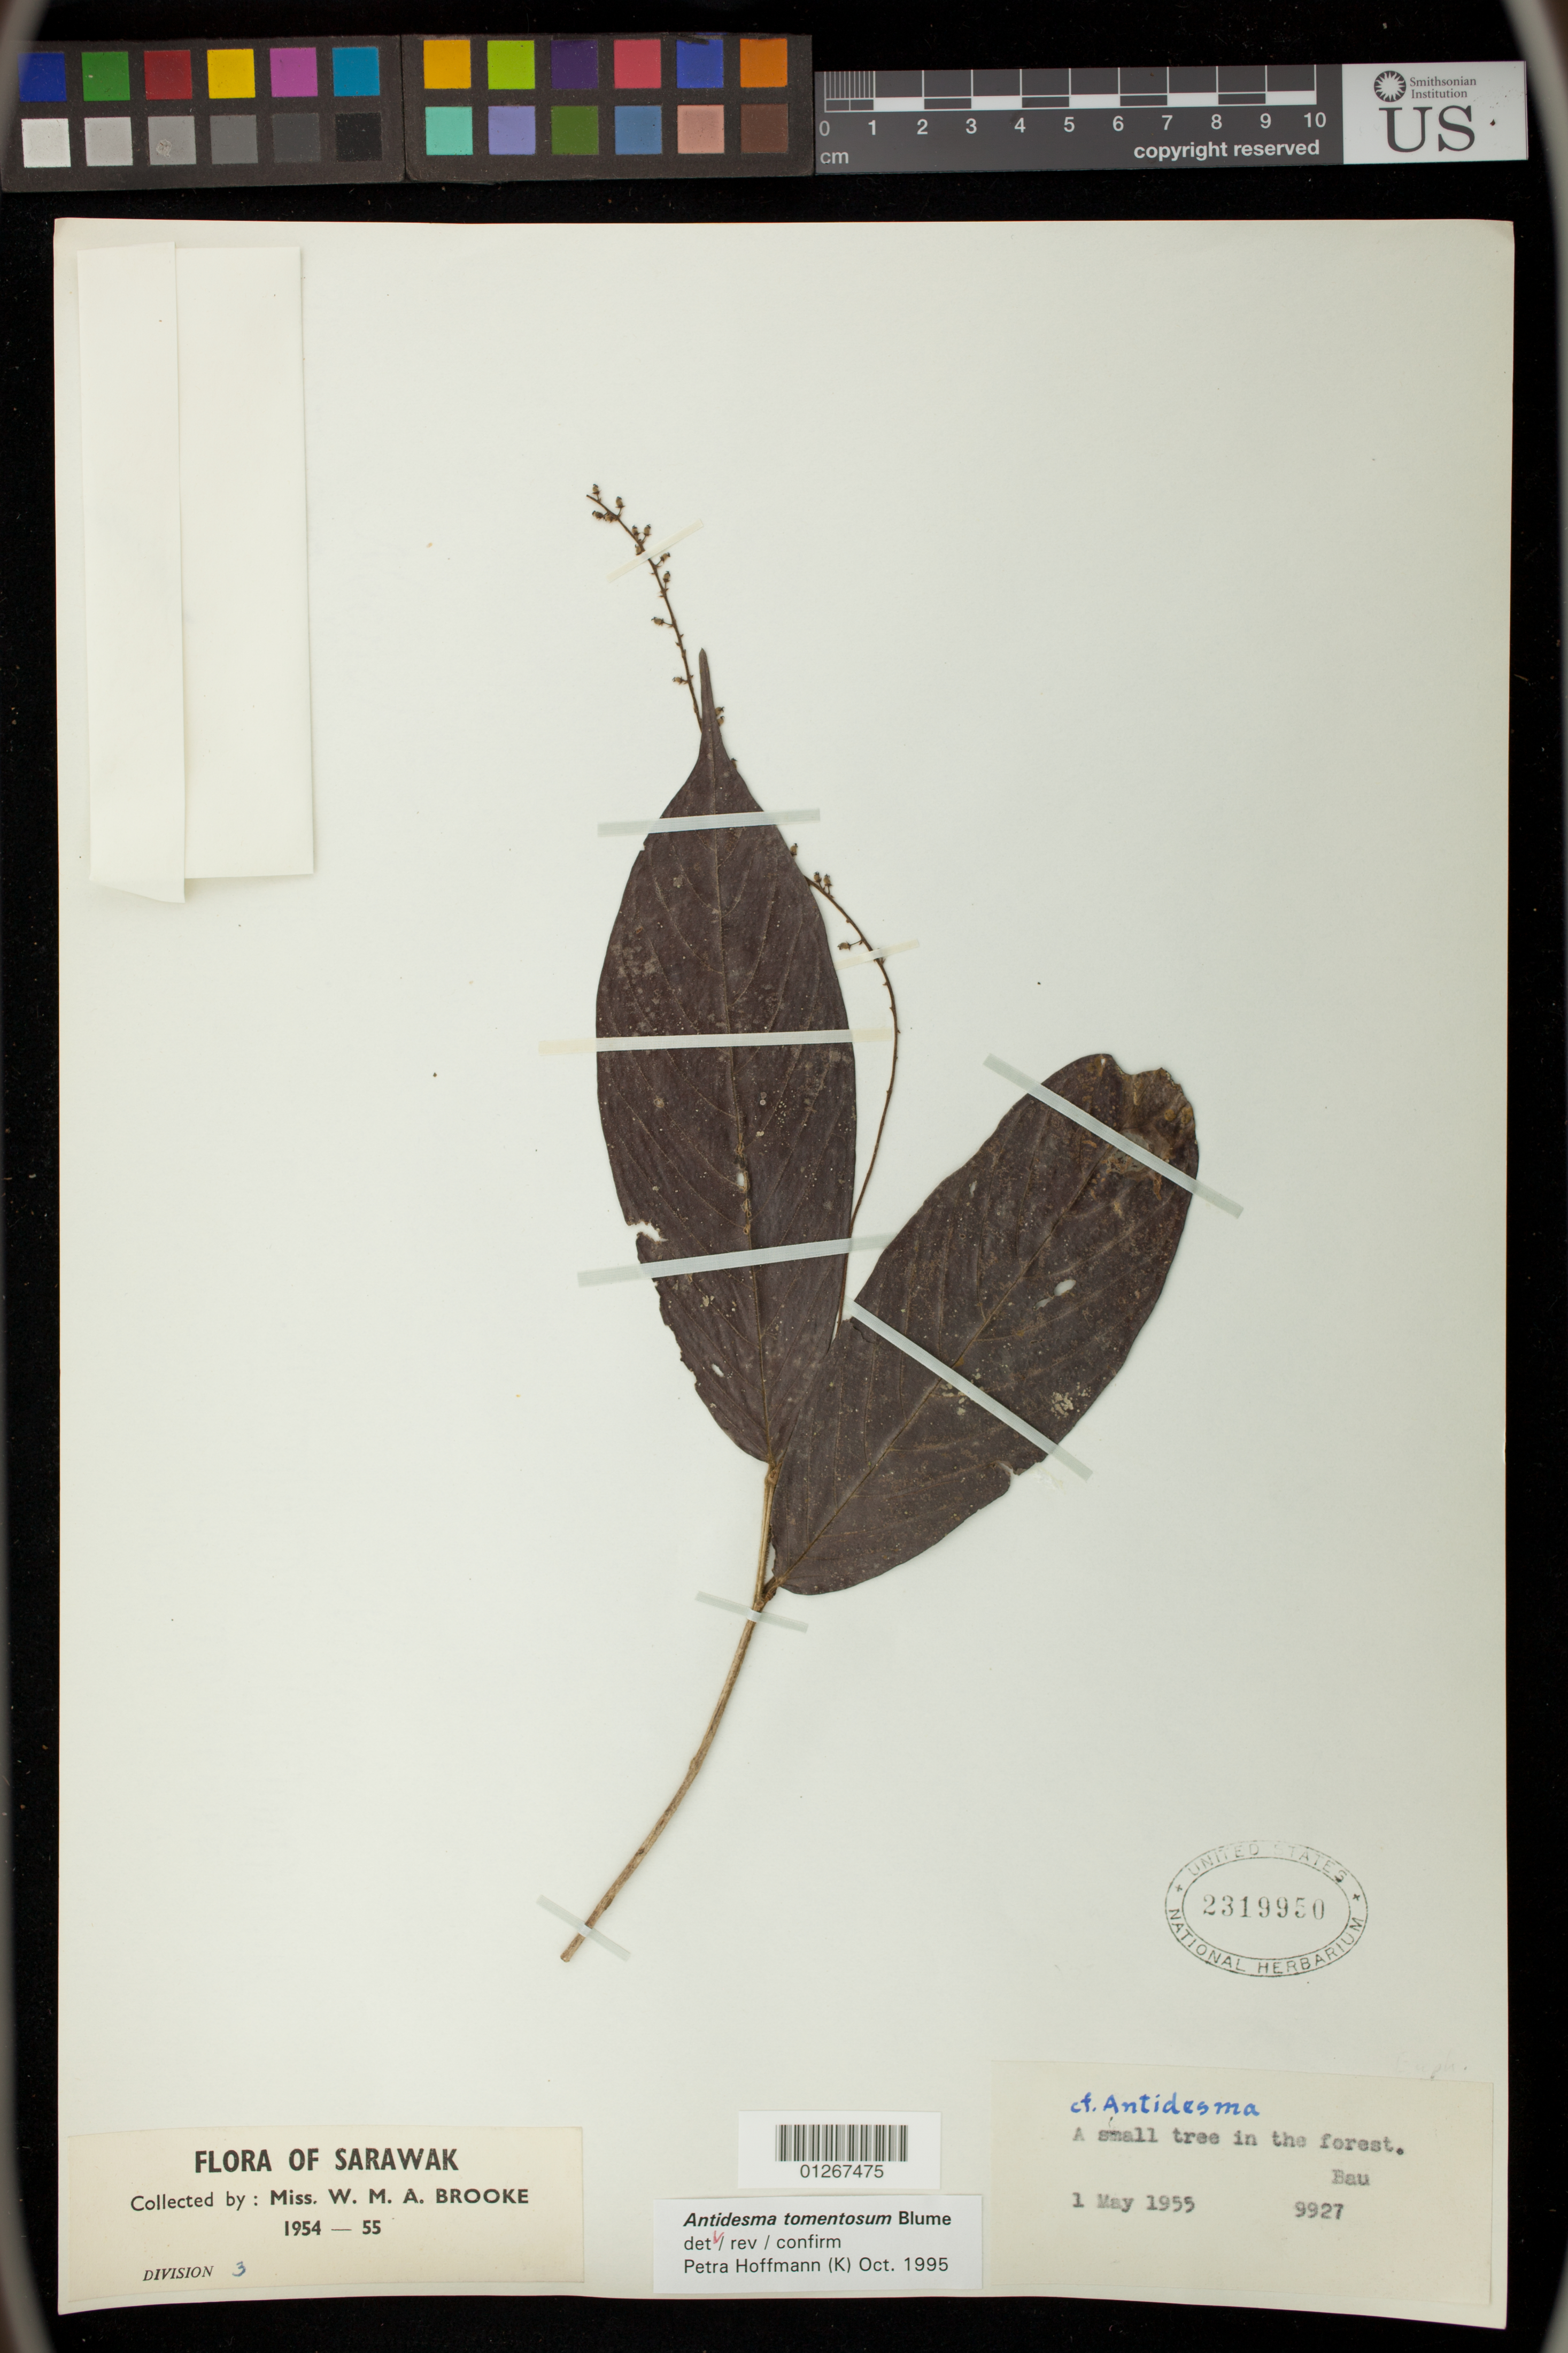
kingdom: Plantae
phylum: Tracheophyta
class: Magnoliopsida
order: Malpighiales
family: Phyllanthaceae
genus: Antidesma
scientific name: Antidesma tomentosum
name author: Blume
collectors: W. Brooke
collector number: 9927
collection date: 1955-05-01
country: Malaysia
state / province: Sarawak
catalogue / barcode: US 2319950